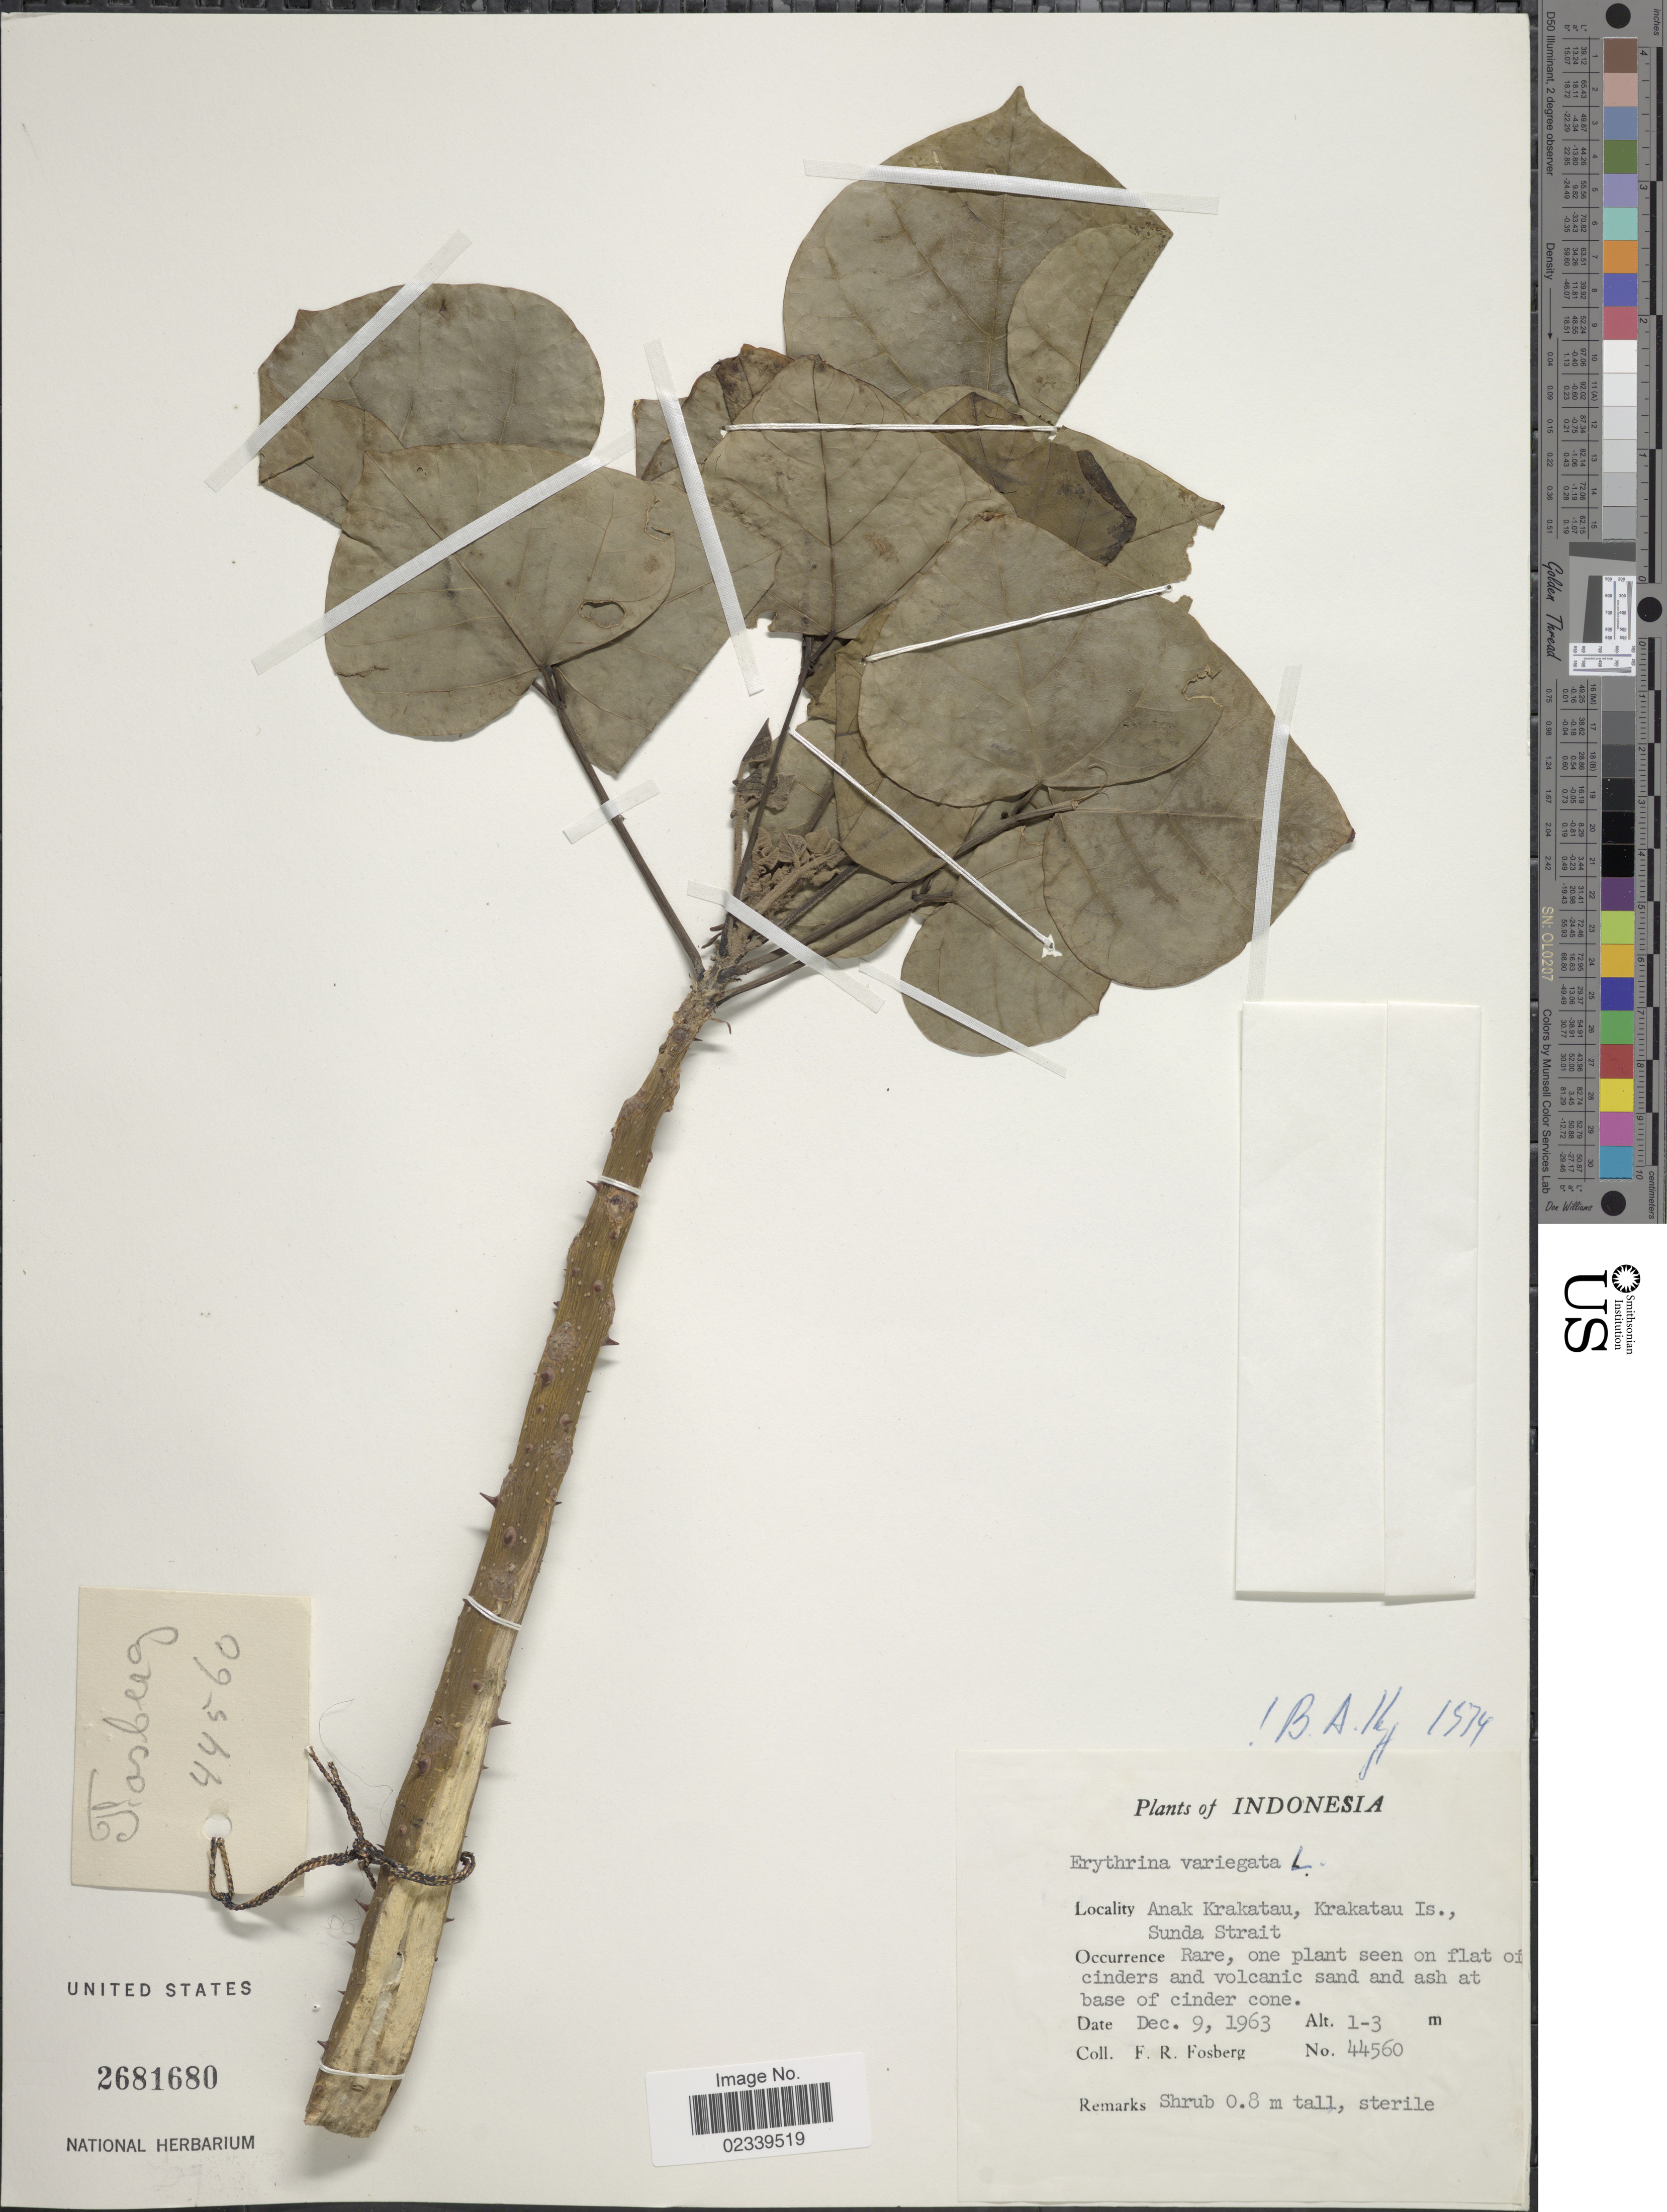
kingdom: Plantae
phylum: Tracheophyta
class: Magnoliopsida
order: Fabales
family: Fabaceae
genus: Erythrina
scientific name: Erythrina variegata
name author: L.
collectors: F. R. Fosberg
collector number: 44560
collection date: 1963-12-09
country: Indonesia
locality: Anaka Krakatau, Krakatau Is., Sunda Strait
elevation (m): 1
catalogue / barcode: US 2681680